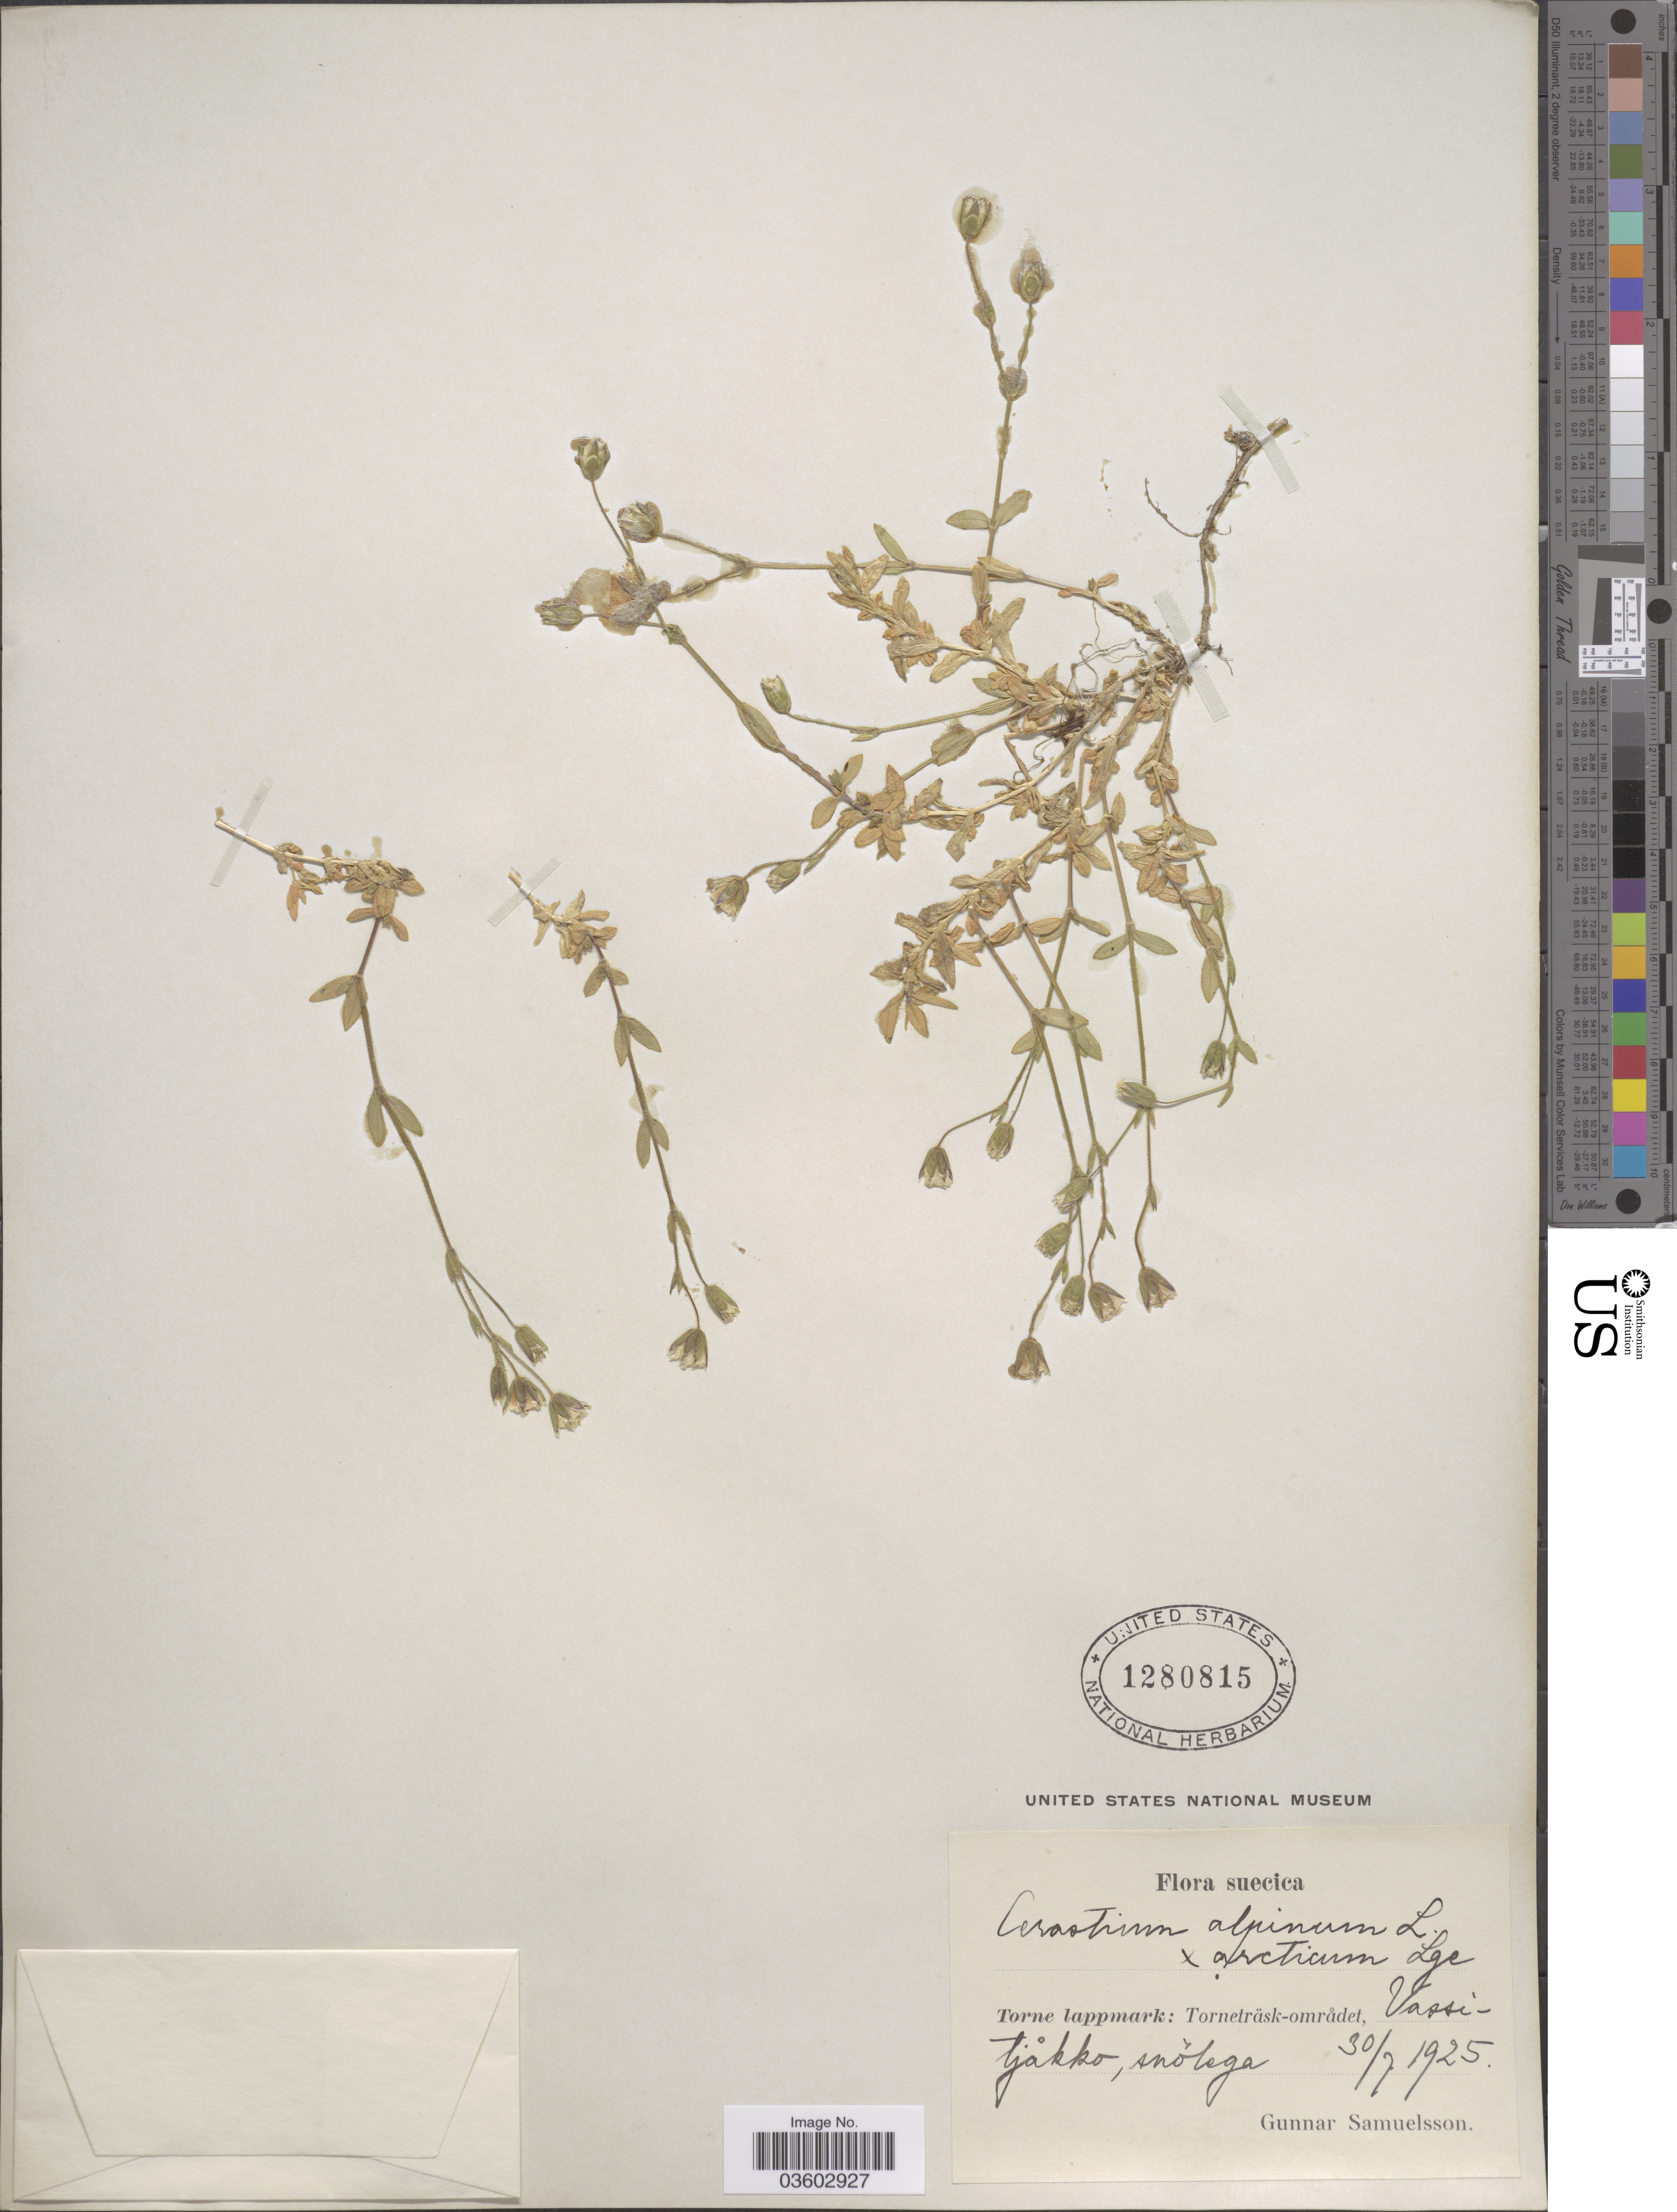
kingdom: Plantae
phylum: Tracheophyta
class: Magnoliopsida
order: Caryophyllales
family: Caryophyllaceae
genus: Cerastium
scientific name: Cerastium alpinum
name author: L.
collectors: G. Samuelsson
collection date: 1925-07-30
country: Sweden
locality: Suecica. Torne lappmark: Torneträsk-området, Vassitjåkko, snolega.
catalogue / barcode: US 1280815